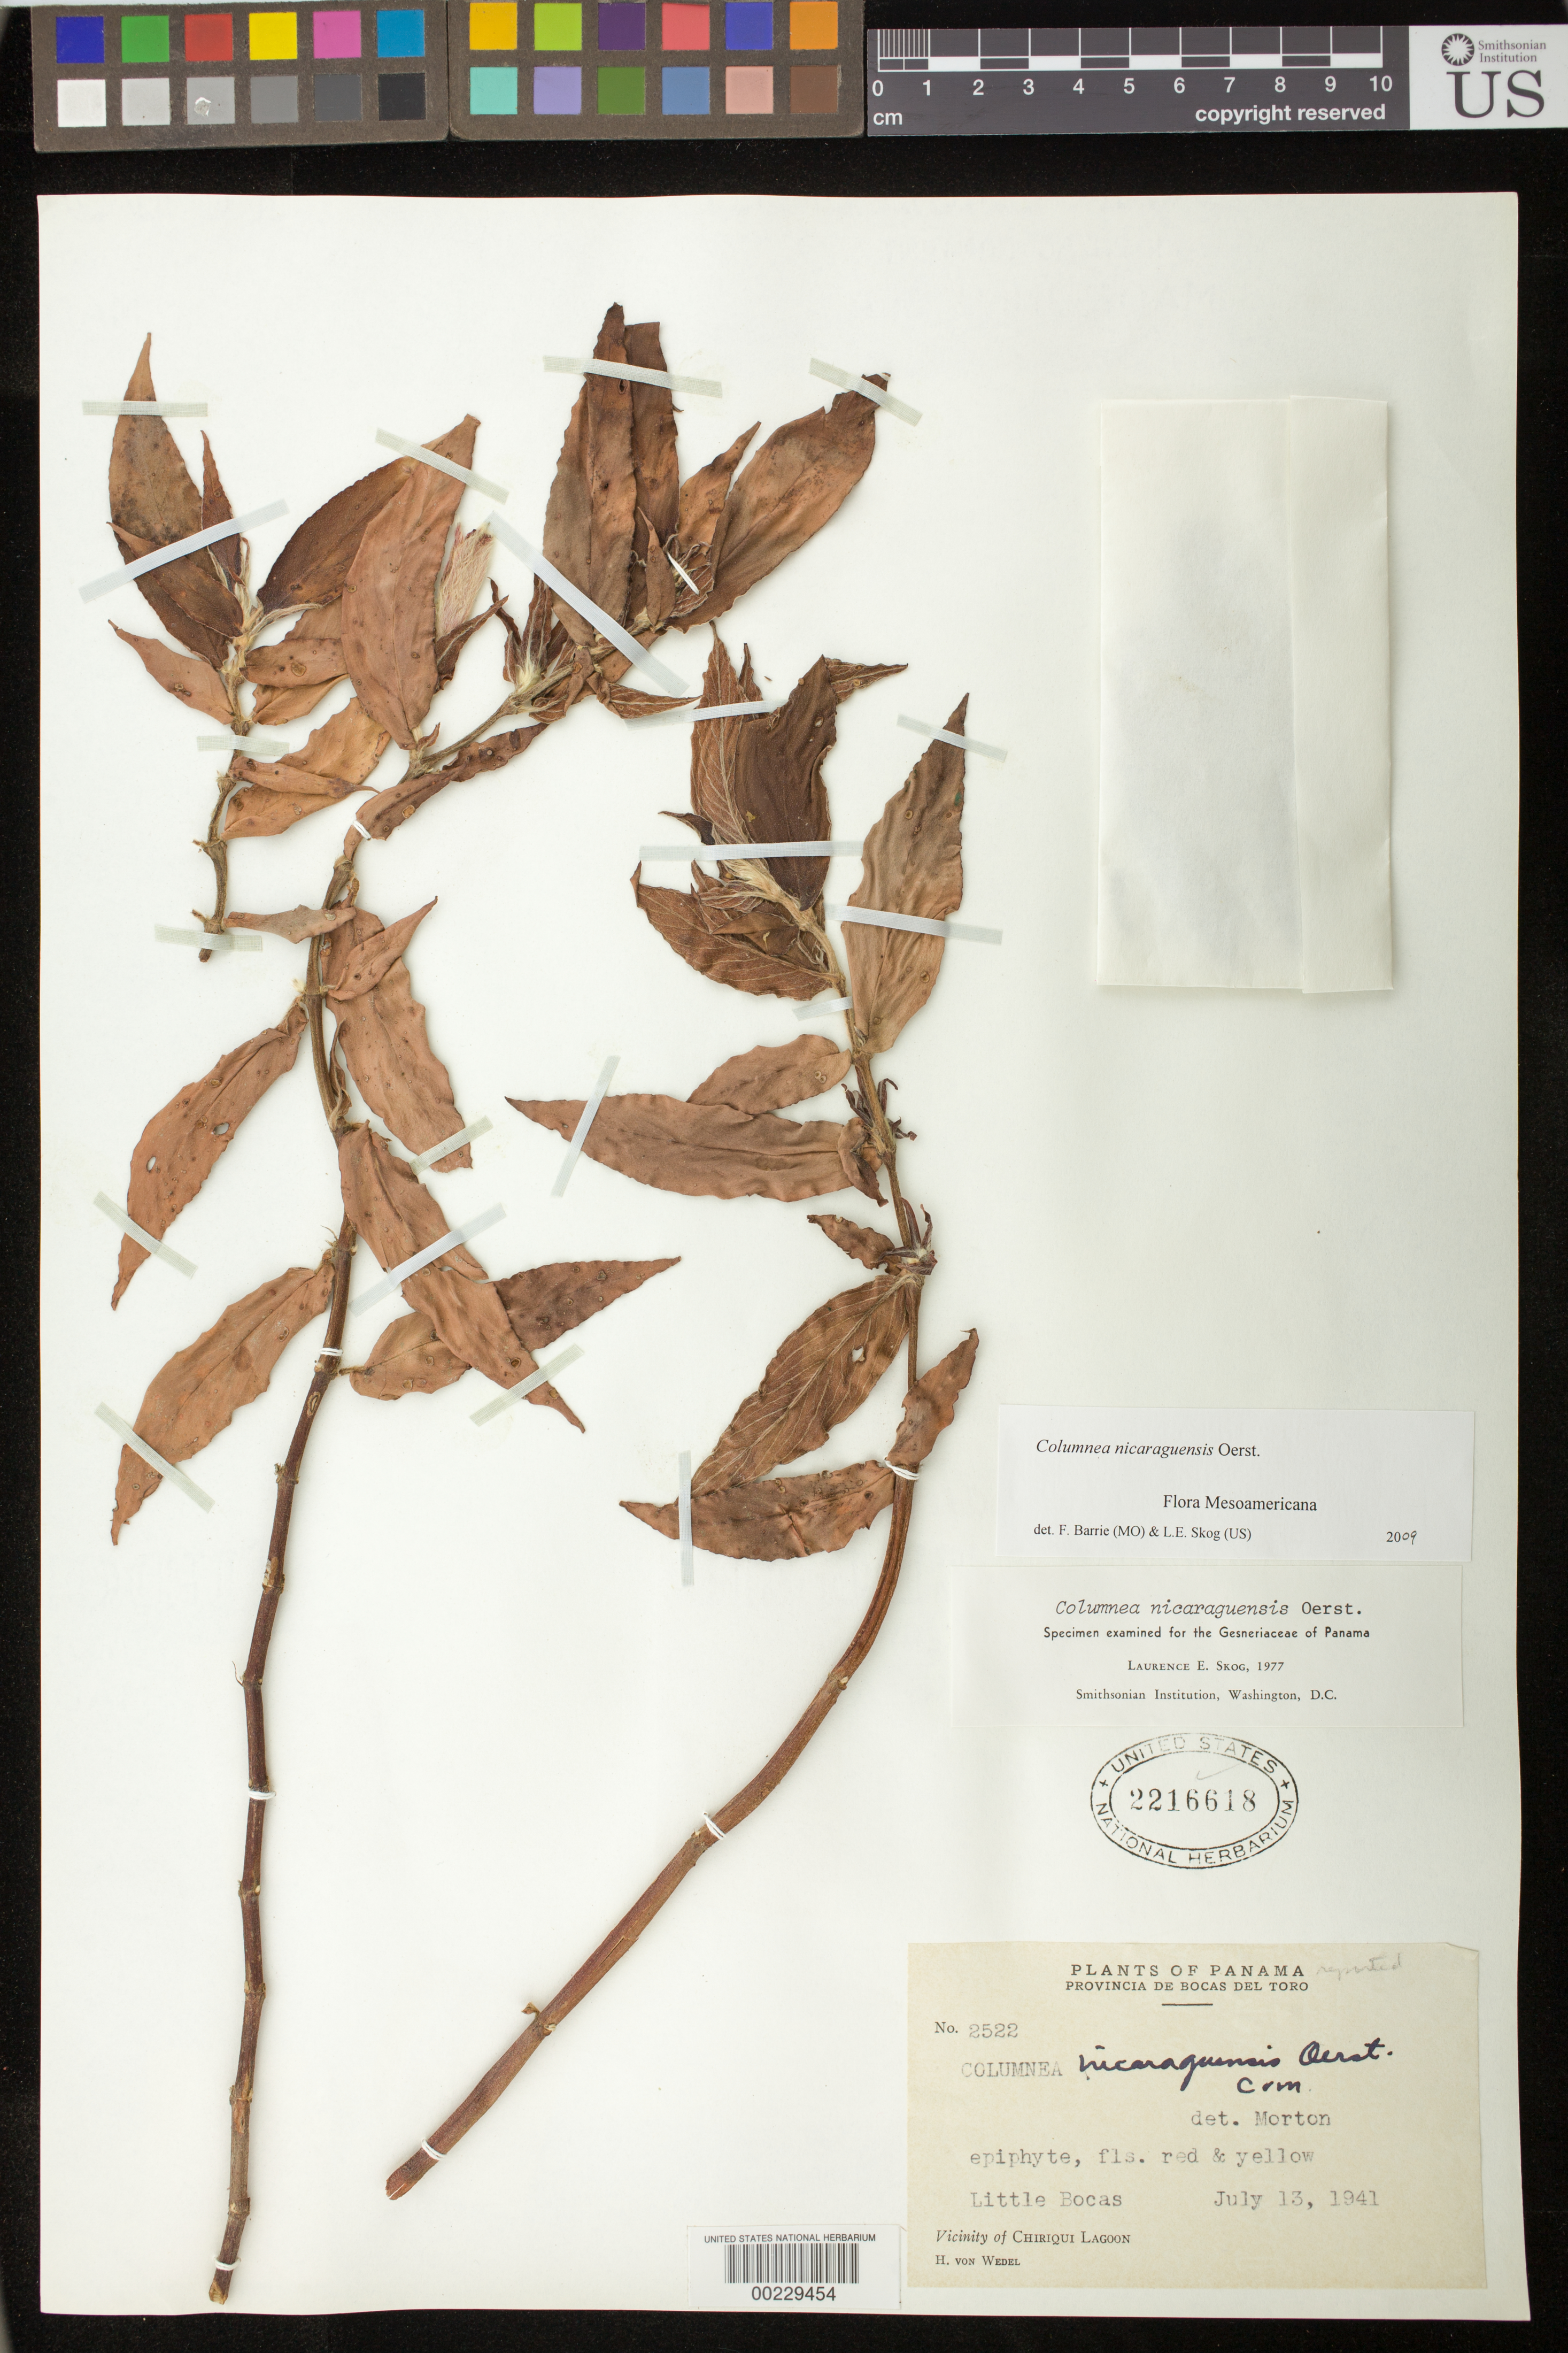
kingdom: Plantae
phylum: Tracheophyta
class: Magnoliopsida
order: Lamiales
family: Gesneriaceae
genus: Columnea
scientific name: Columnea nicaraguensis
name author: Oerst.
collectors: H. von Wedel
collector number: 2522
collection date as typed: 13 Jul 1941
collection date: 1941-07-13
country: Panama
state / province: Bocas del Toro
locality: Little Bocas, vicinity of Chiriqui Lagoon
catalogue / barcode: US 2216618